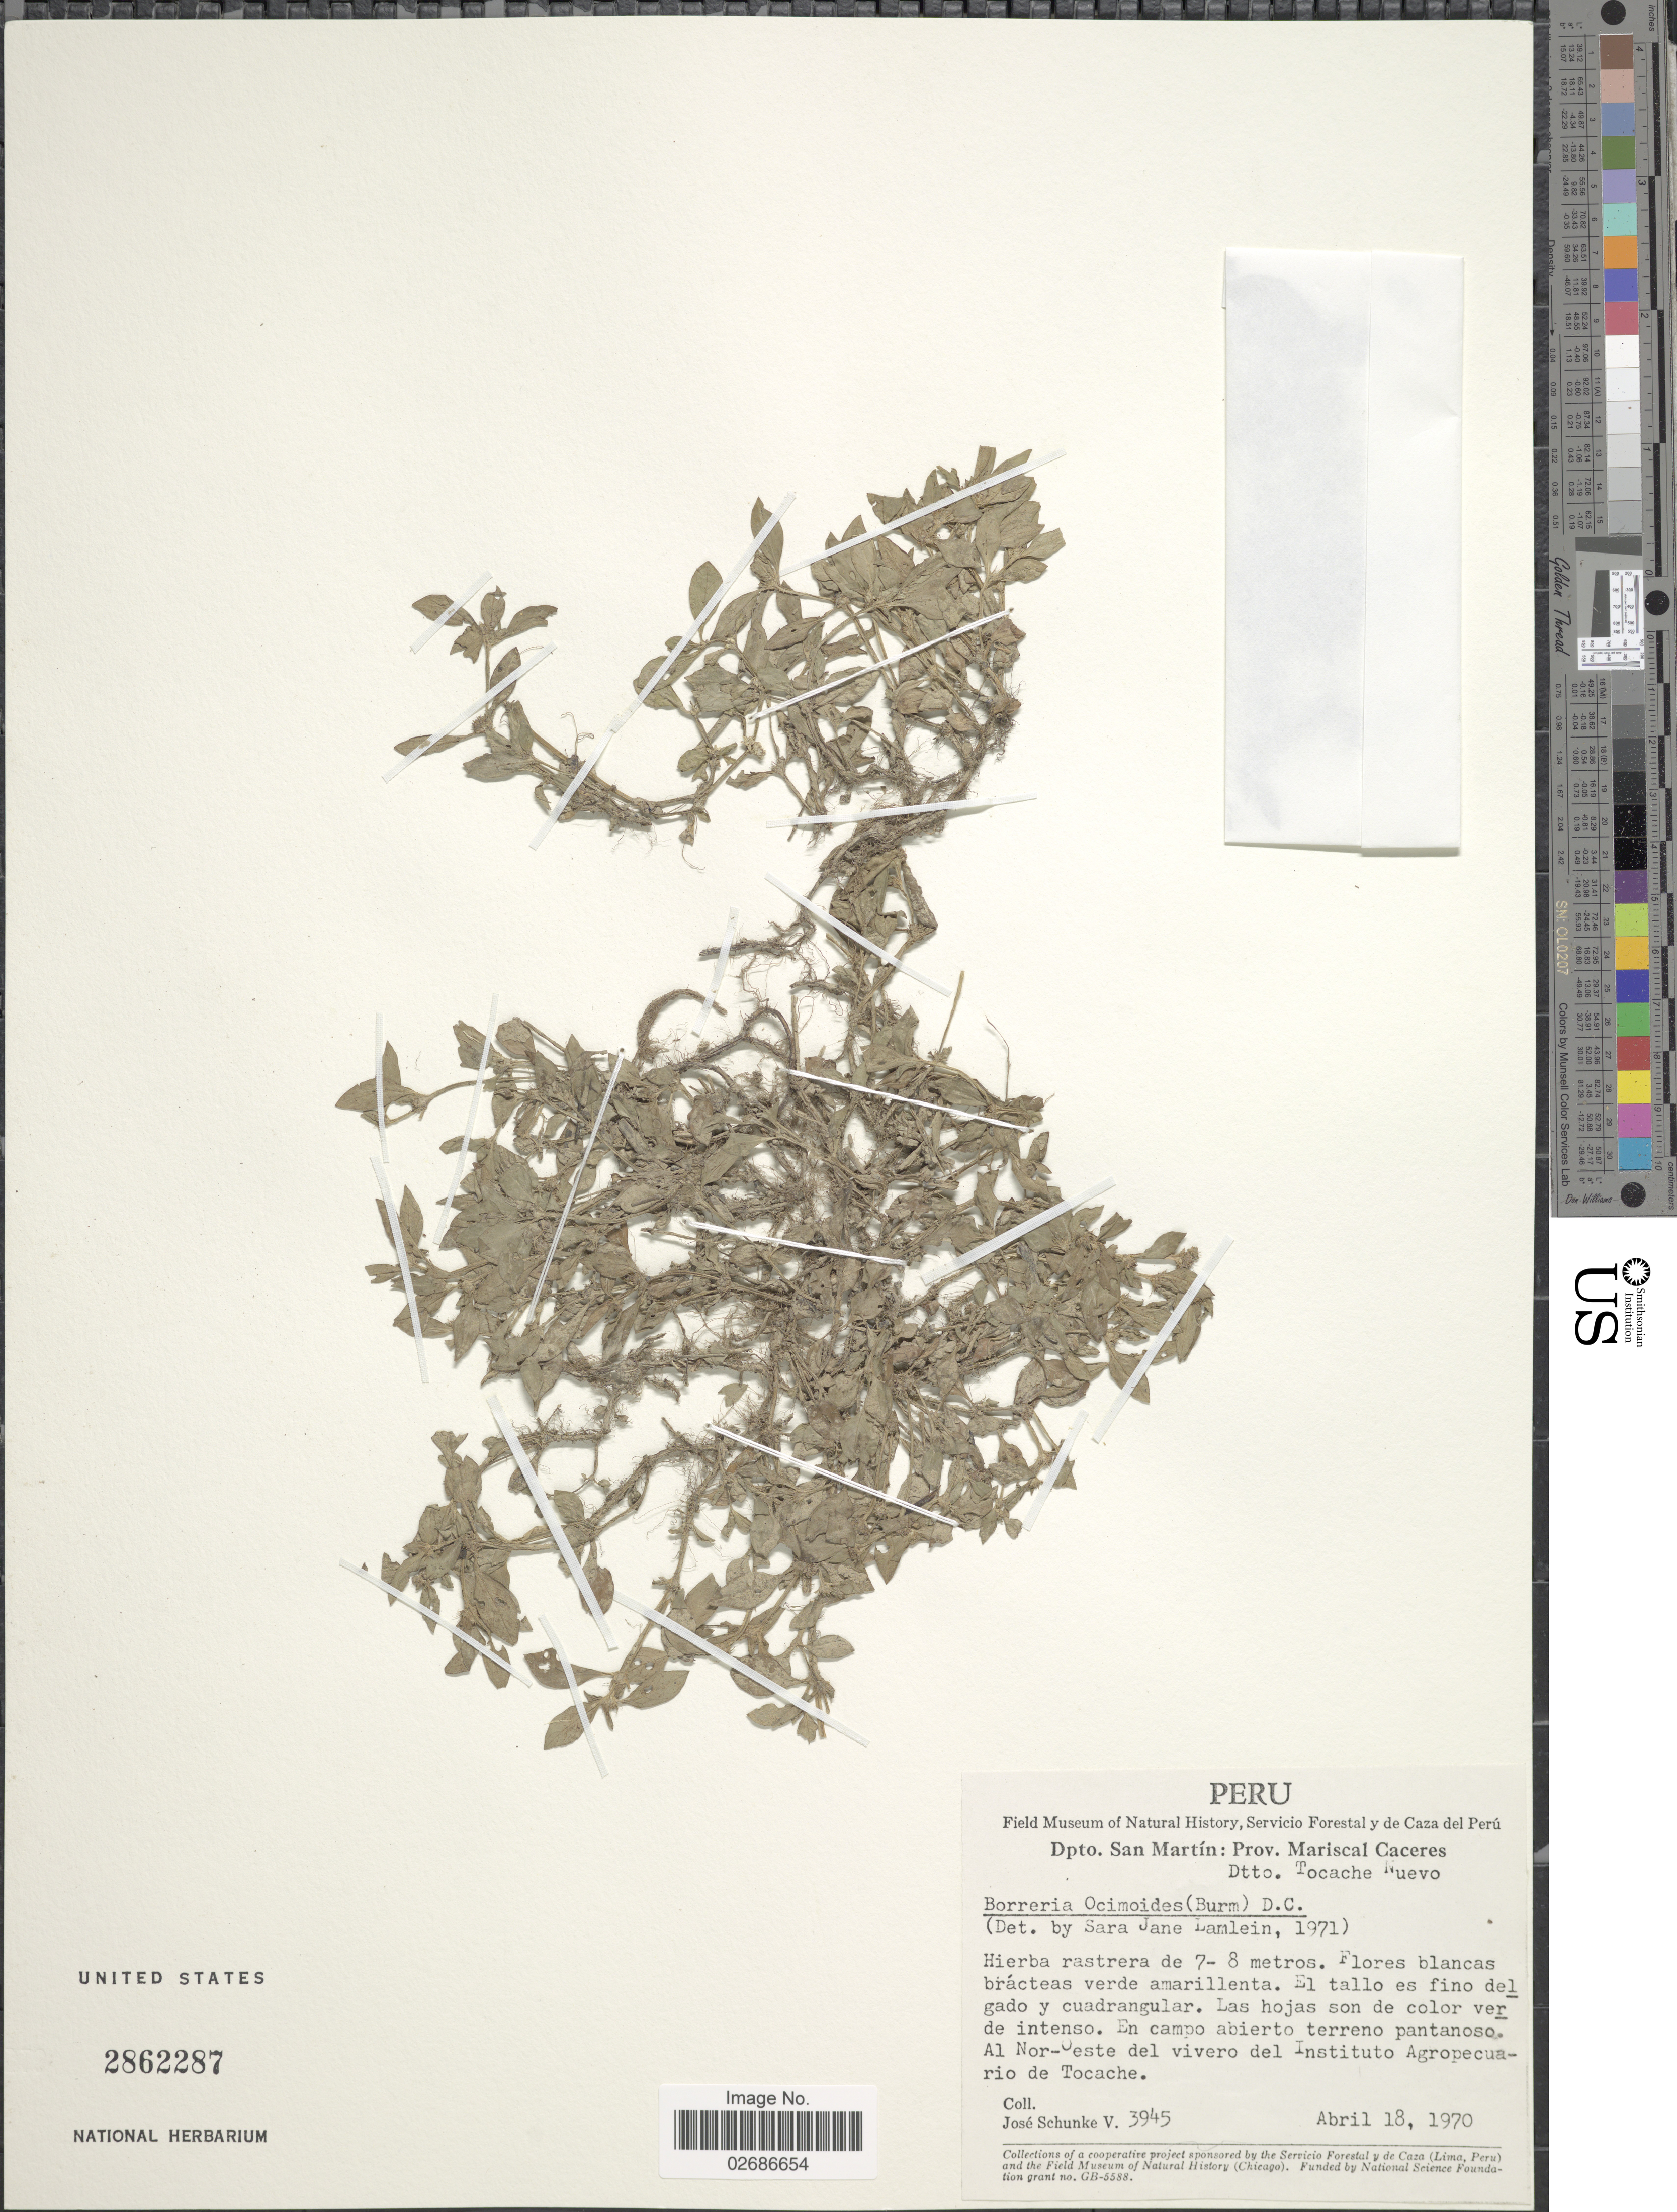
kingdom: Plantae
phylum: Tracheophyta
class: Magnoliopsida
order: Gentianales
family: Rubiaceae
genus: Borreria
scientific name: Borreria ocimoides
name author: (Burm. f.) DC.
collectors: J. Schunke Vigo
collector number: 3945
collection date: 1970-04-18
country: Peru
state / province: San Martín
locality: Prov. Mariscal Caceres. Dtto. Tocache Nuevo. Al Nor-Oeste del vivero del Instituto Agropecuario de Tocache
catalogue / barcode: US 2862287